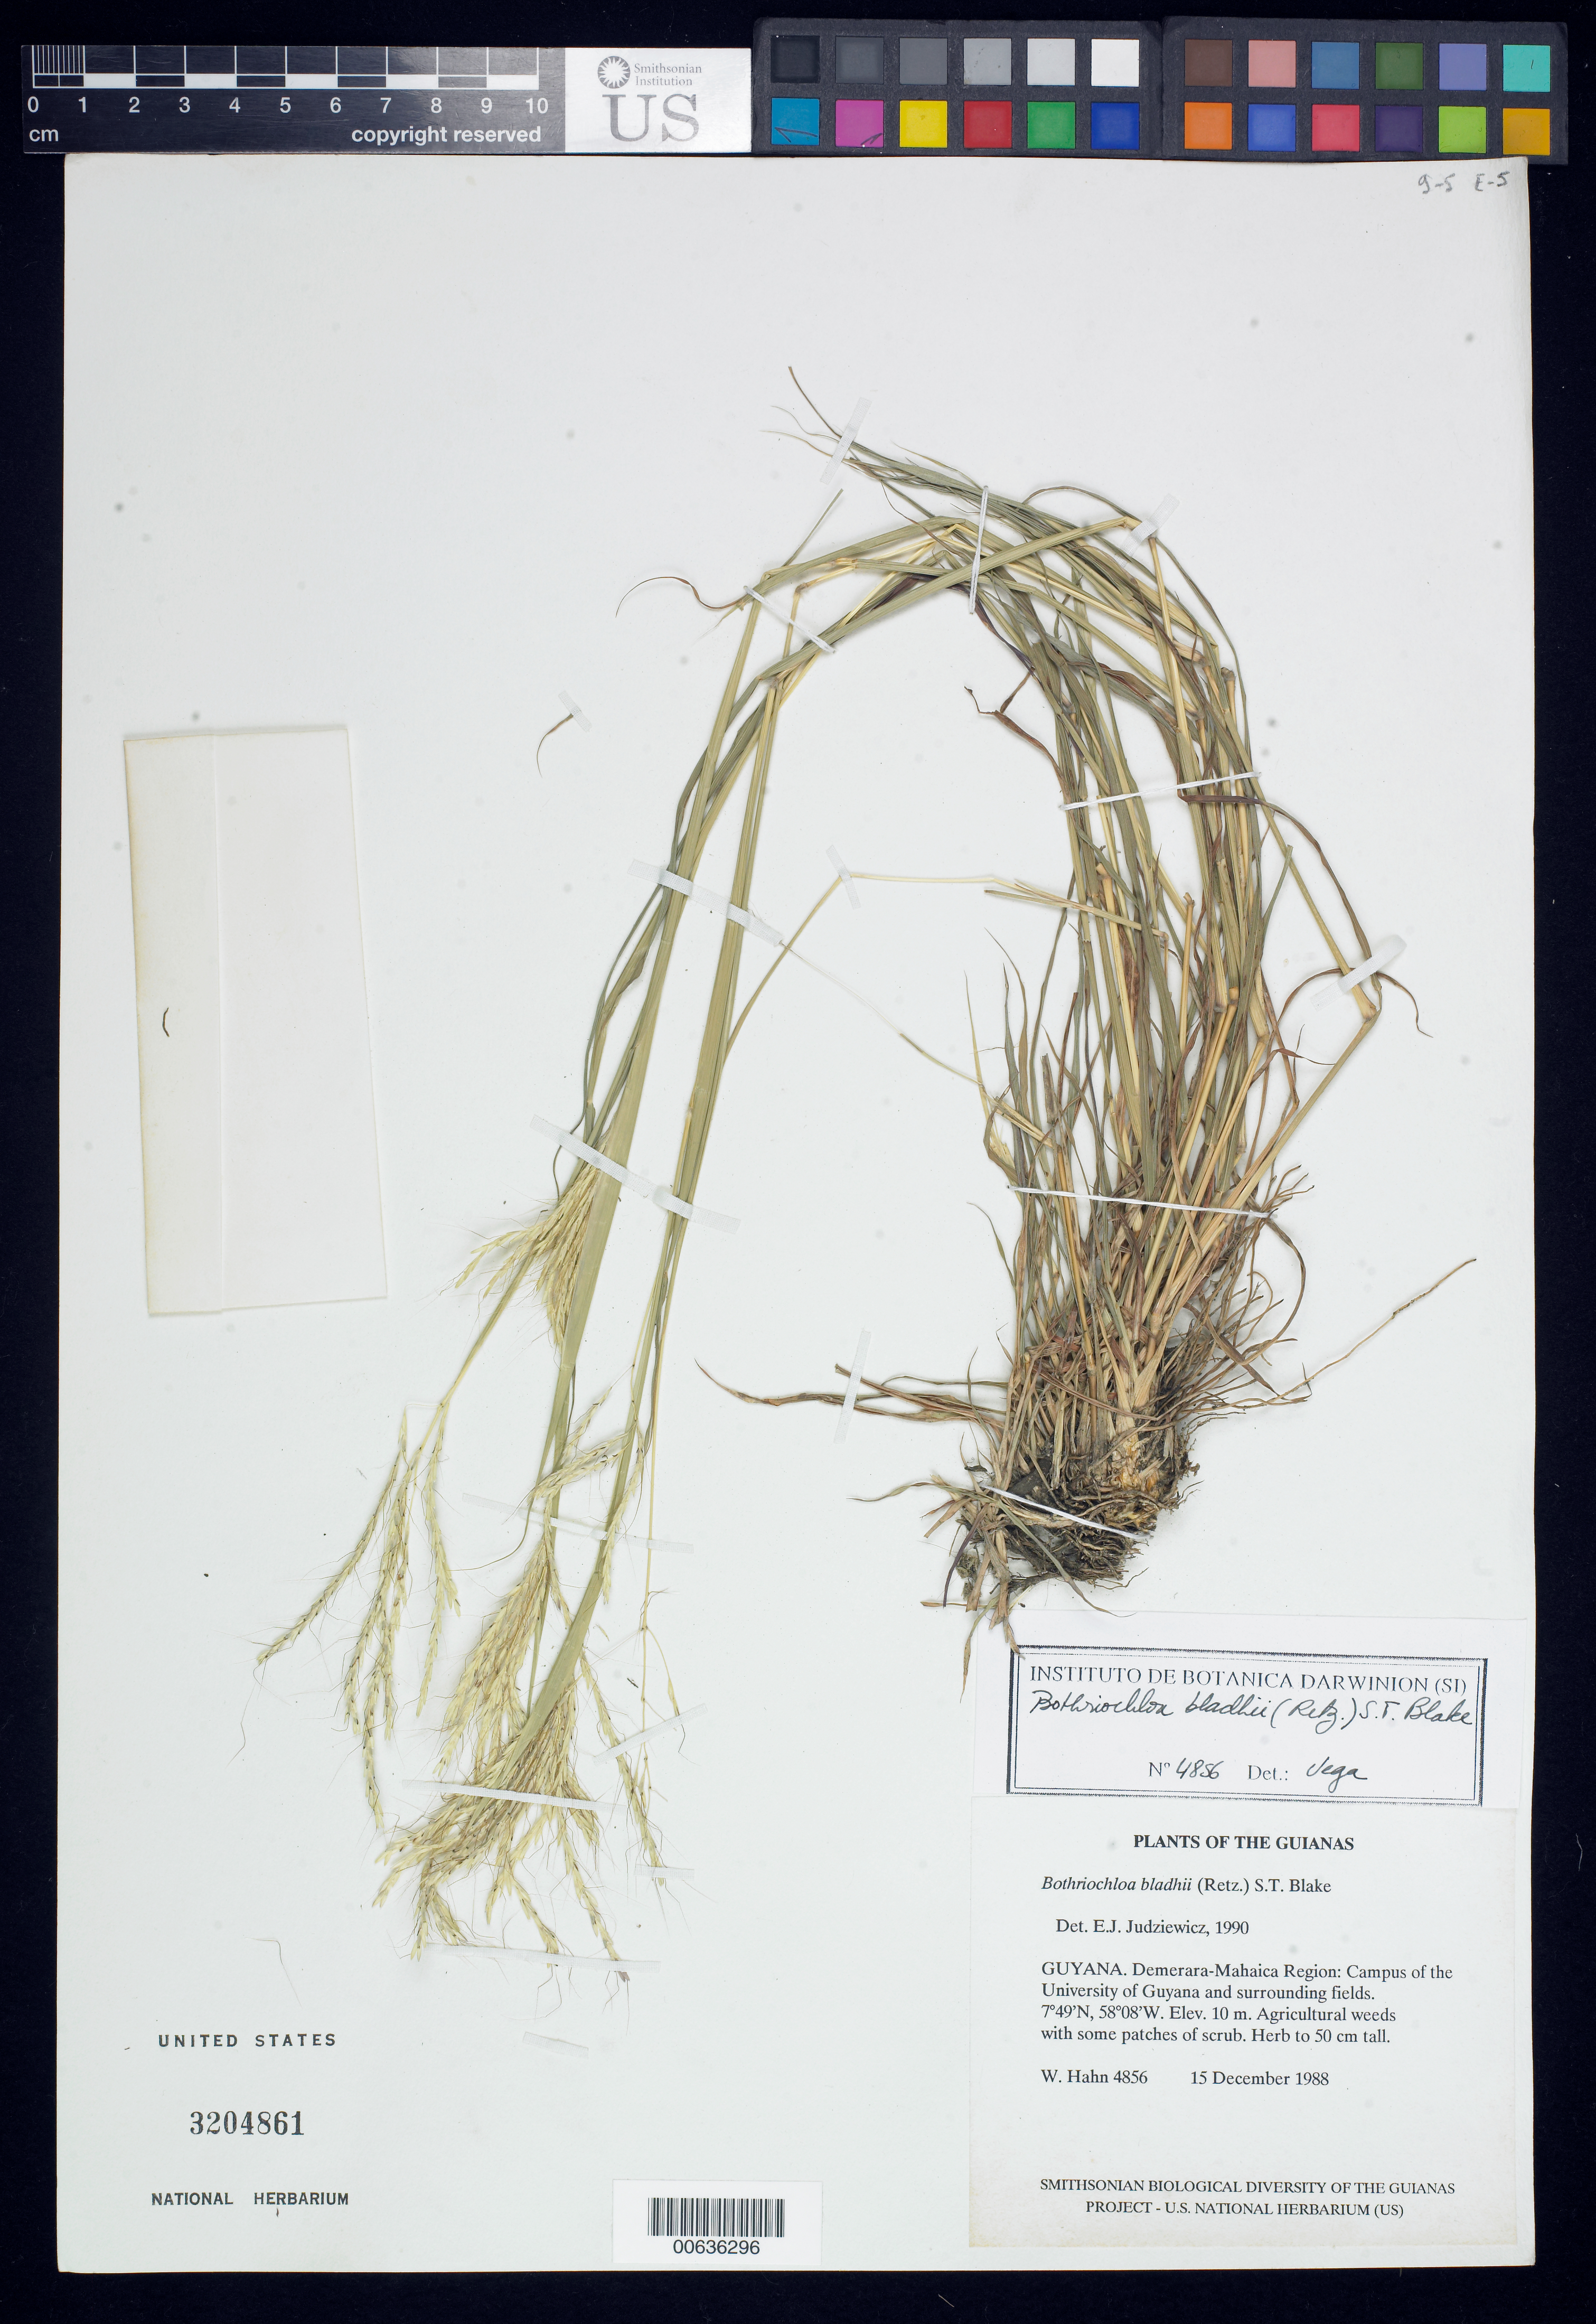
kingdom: Plantae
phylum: Tracheophyta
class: Liliopsida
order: Poales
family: Poaceae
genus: Bothriochloa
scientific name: Bothriochloa bladhii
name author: (Retz.) S.T. Blake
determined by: Judziewicz, E. J.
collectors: W. Hahn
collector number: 4856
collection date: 1988-12-15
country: Guyana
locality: Demerara-Mahaica Region: Campus of the University of Guyana and surrounding fields.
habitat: Agricultural weeds with some patches of scrub.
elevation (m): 10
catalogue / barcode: US 3204861